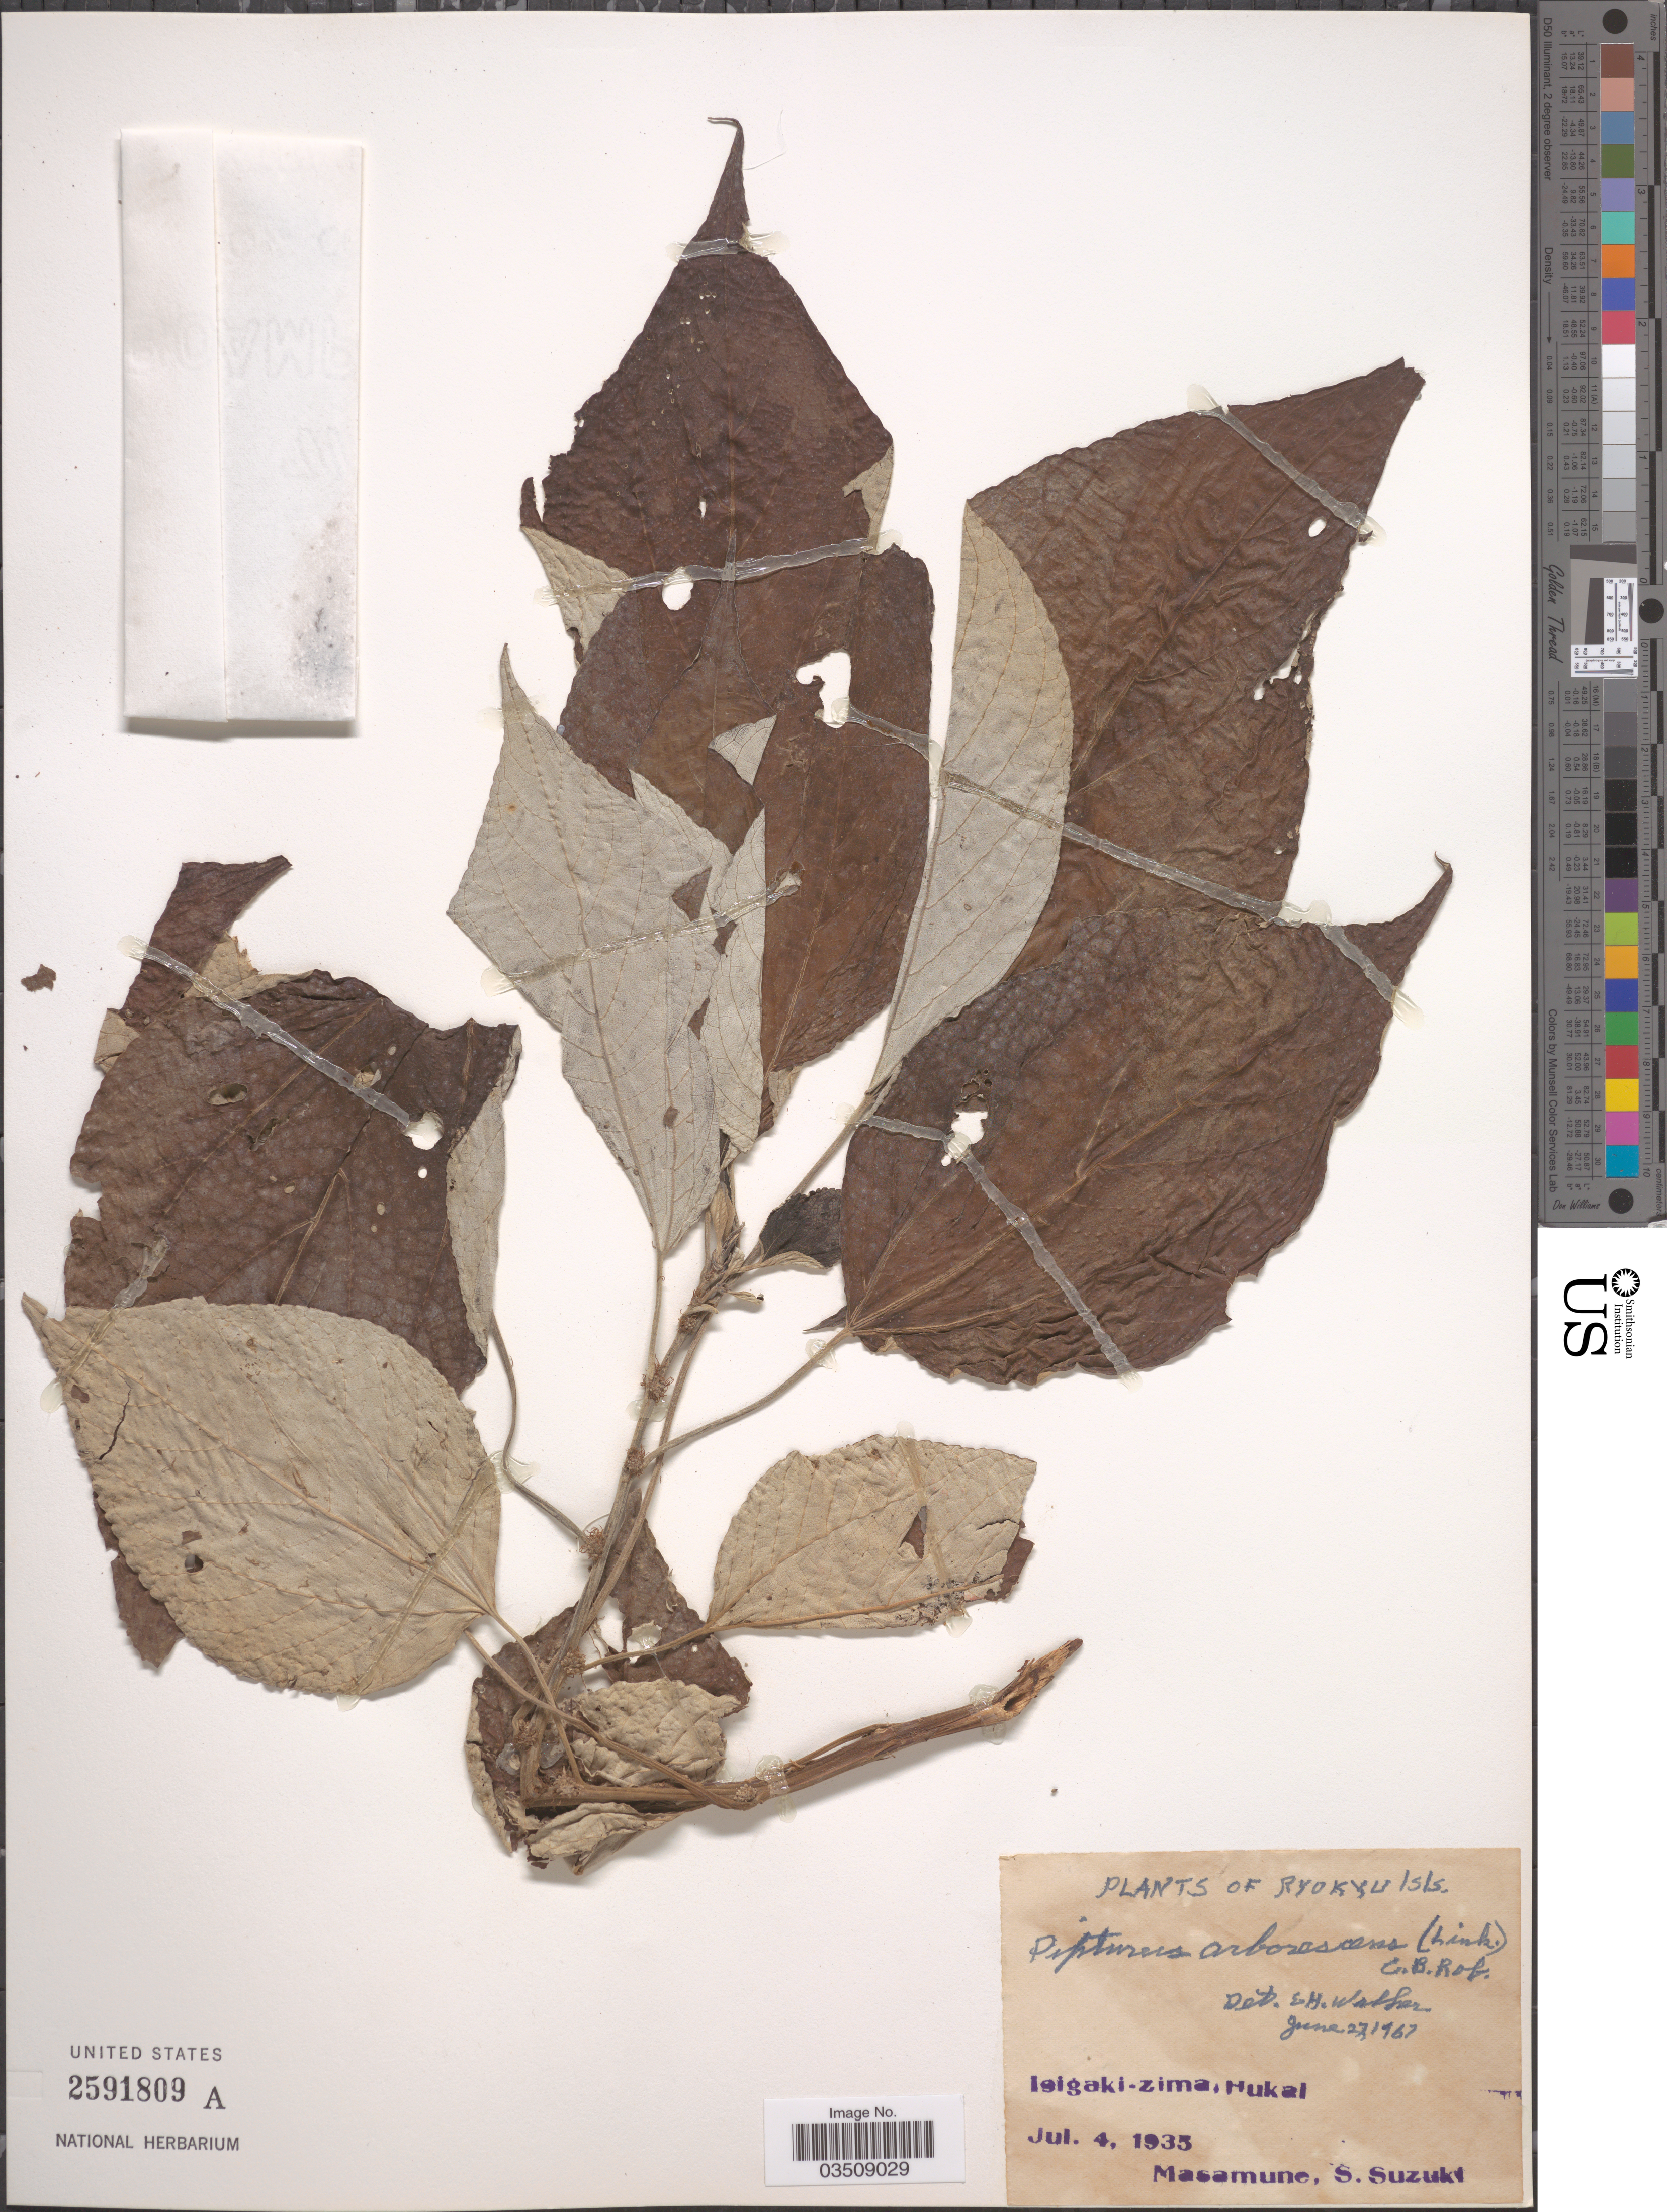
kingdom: Plantae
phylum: Tracheophyta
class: Magnoliopsida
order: Rosales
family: Urticaceae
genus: Pipturus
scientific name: Pipturus arborescens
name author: (Link) C.B. Rob.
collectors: -. Masamune & S. Suzuki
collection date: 1935-07-04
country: Japan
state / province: Okinawa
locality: Ryukyu Isls. Isigaki-Zima, Hukal.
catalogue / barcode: US 2591809A